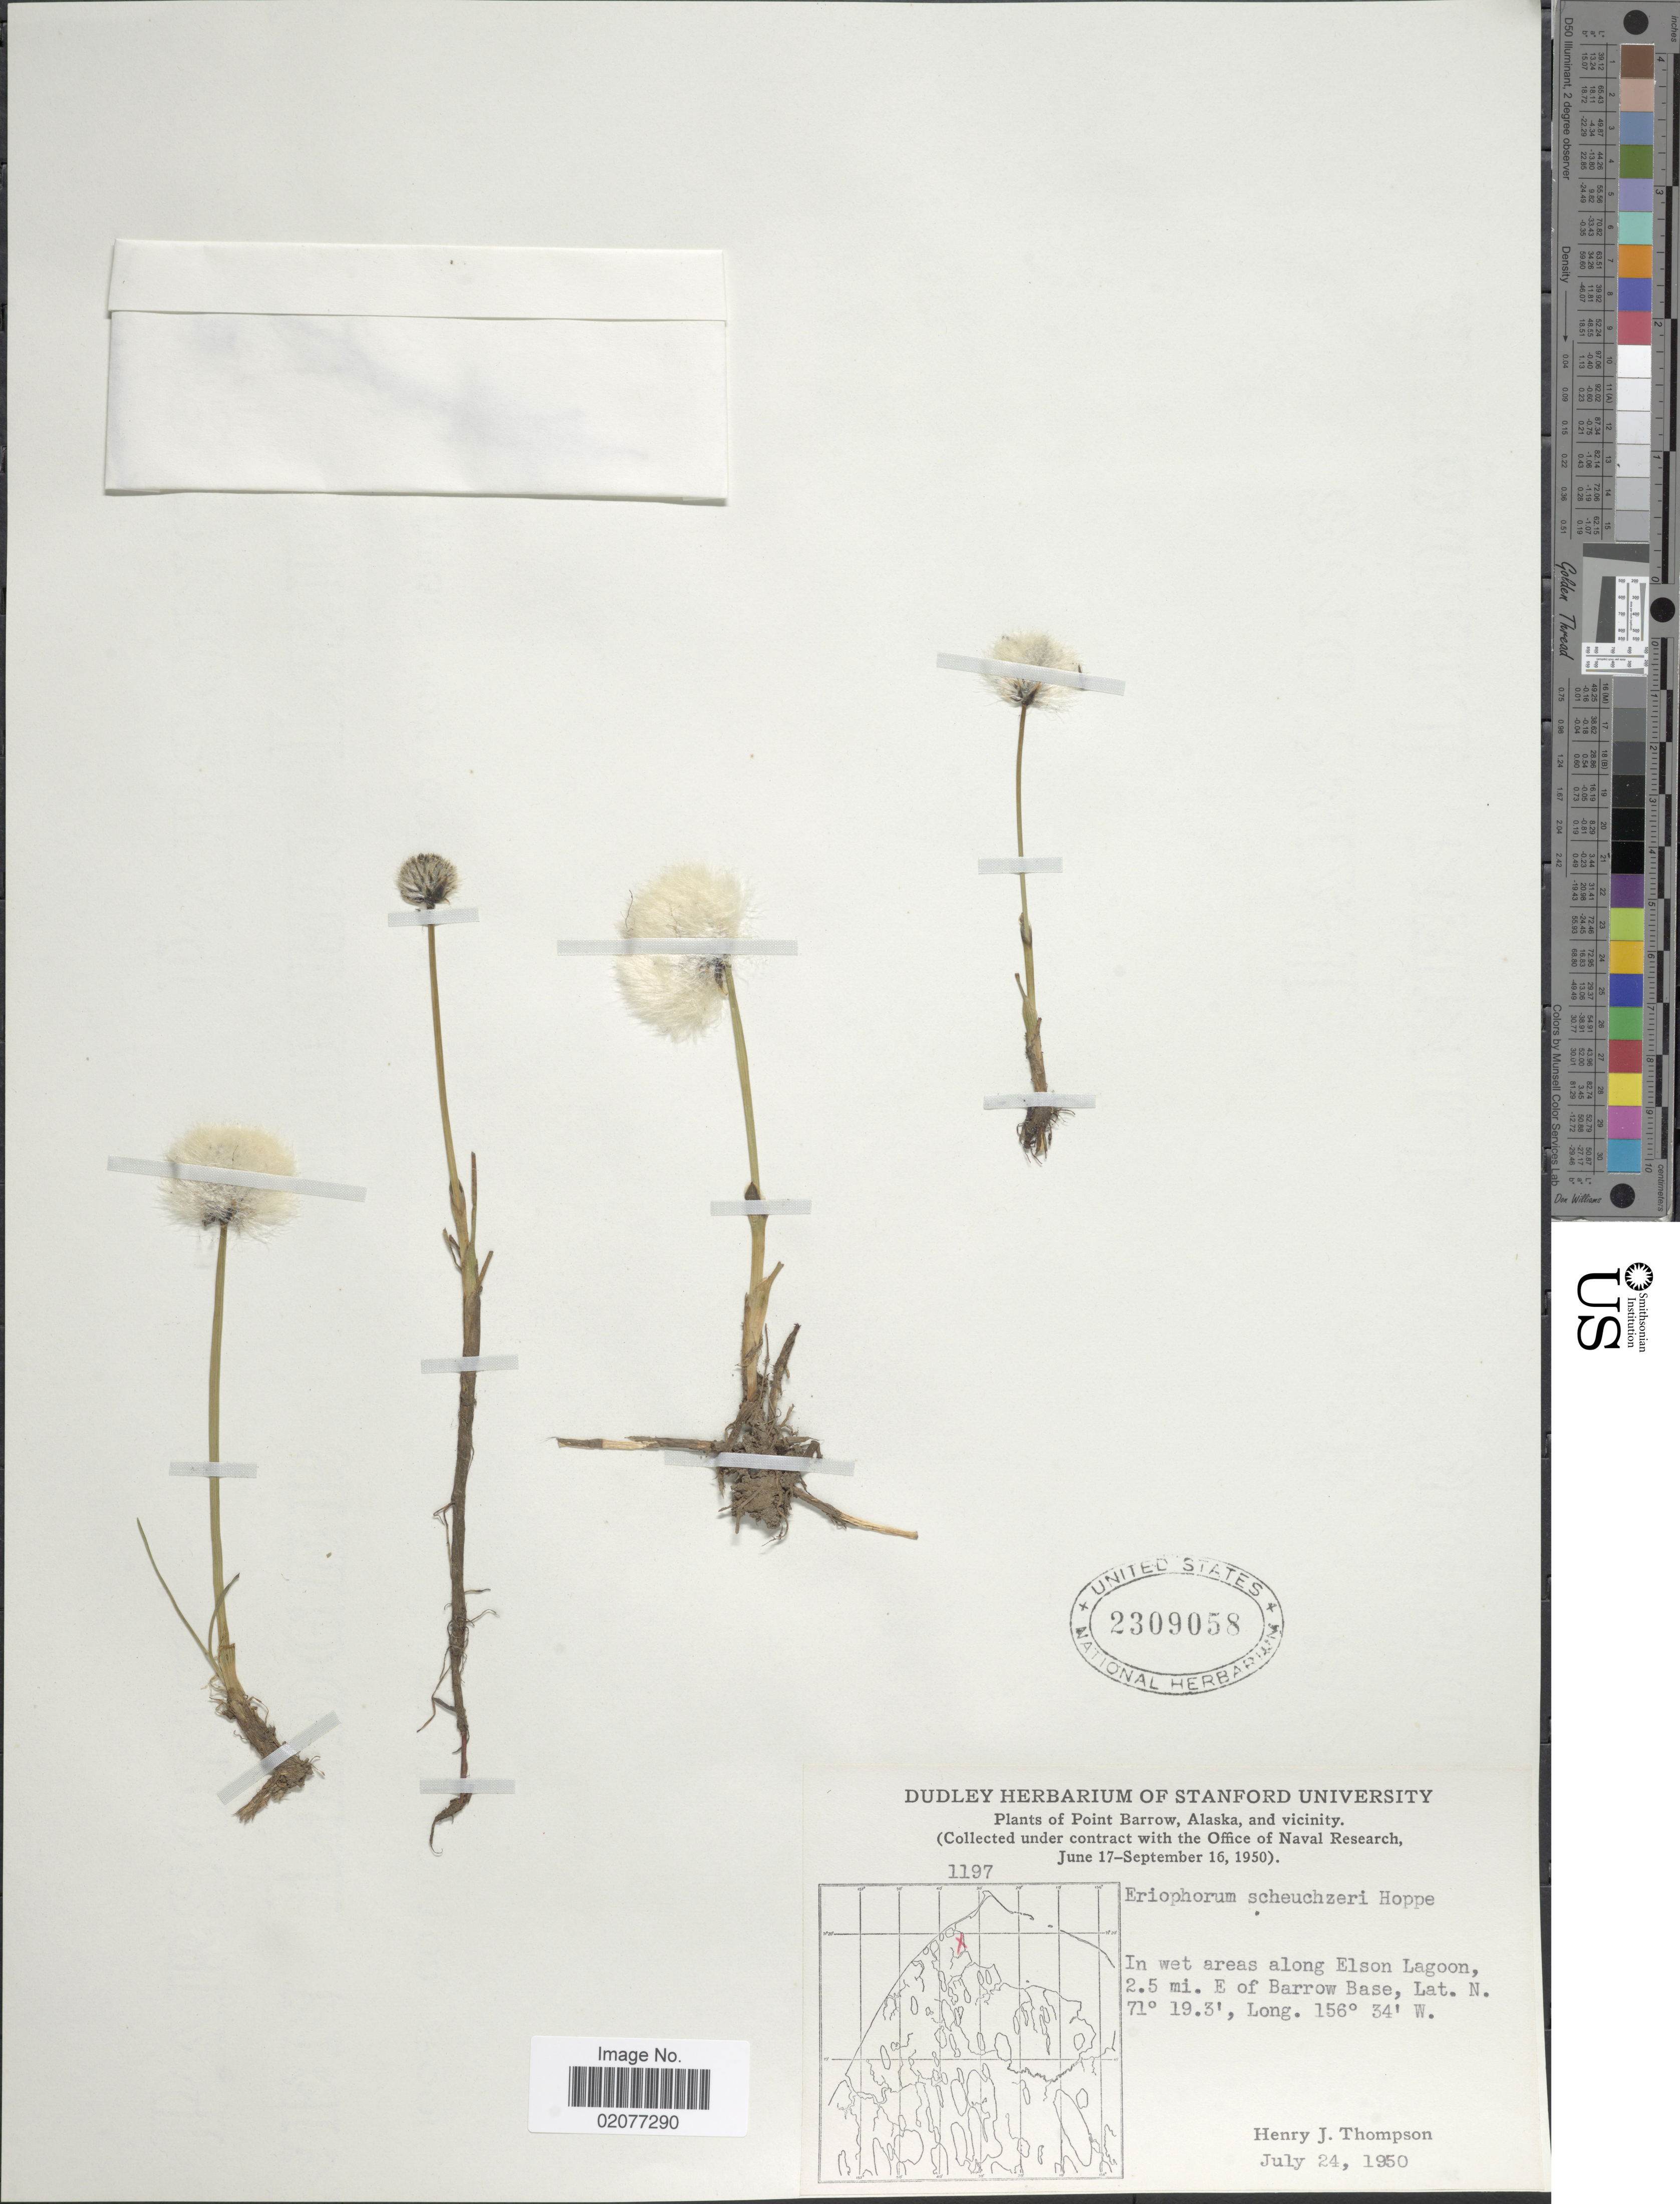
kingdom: Plantae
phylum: Tracheophyta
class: Liliopsida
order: Poales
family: Cyperaceae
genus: Eriophorum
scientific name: Eriophorum scheuchzeri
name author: Hoppe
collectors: J. H. Thomas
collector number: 1197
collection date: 1950-07-24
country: United States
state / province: Alaska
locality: Point Barrow, Alaska, and vicinity.In wet areas along Elson Lagoon, 2.5 mi. E of Barrow Base.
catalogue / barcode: US 2309058